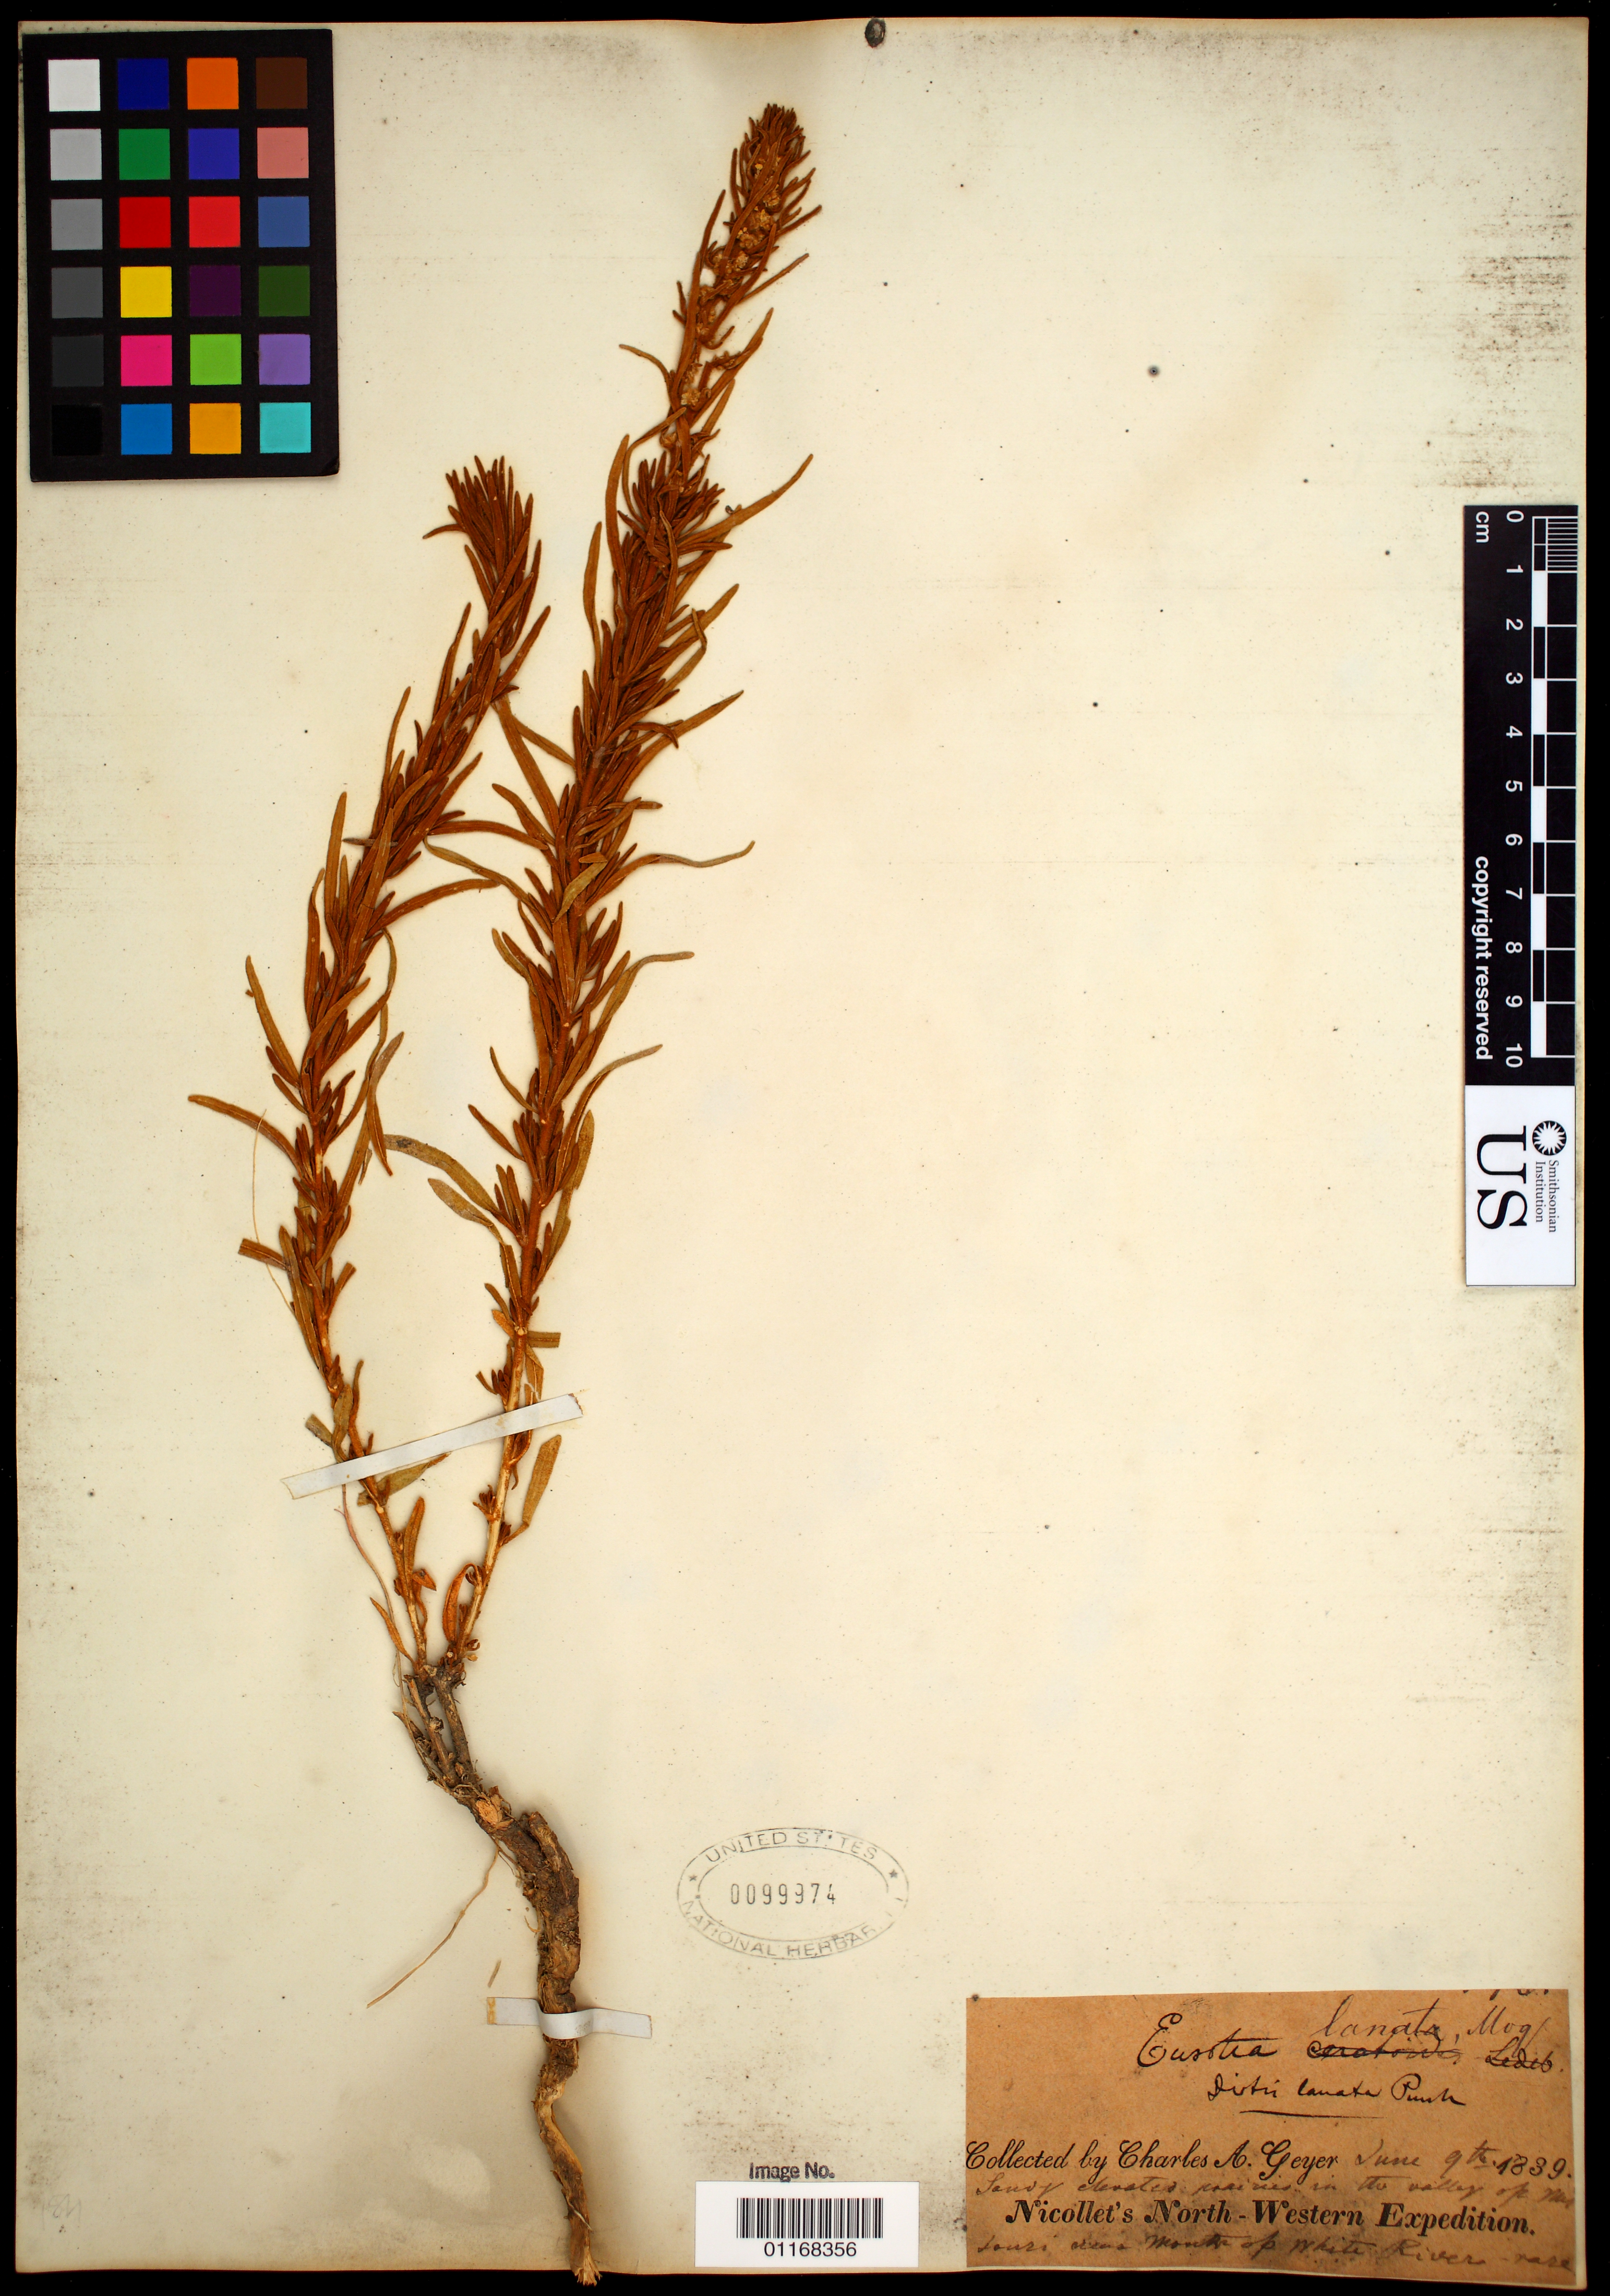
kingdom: Plantae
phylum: Tracheophyta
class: Magnoliopsida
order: Caryophyllales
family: Amaranthaceae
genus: Krascheninnikovia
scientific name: Krascheninnikovia lanata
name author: (Pursh) A. Meeuse & A.Smit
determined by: U.S. National Herbarium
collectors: C. A. Geyer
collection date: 1839-06-09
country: United States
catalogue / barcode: US 99974